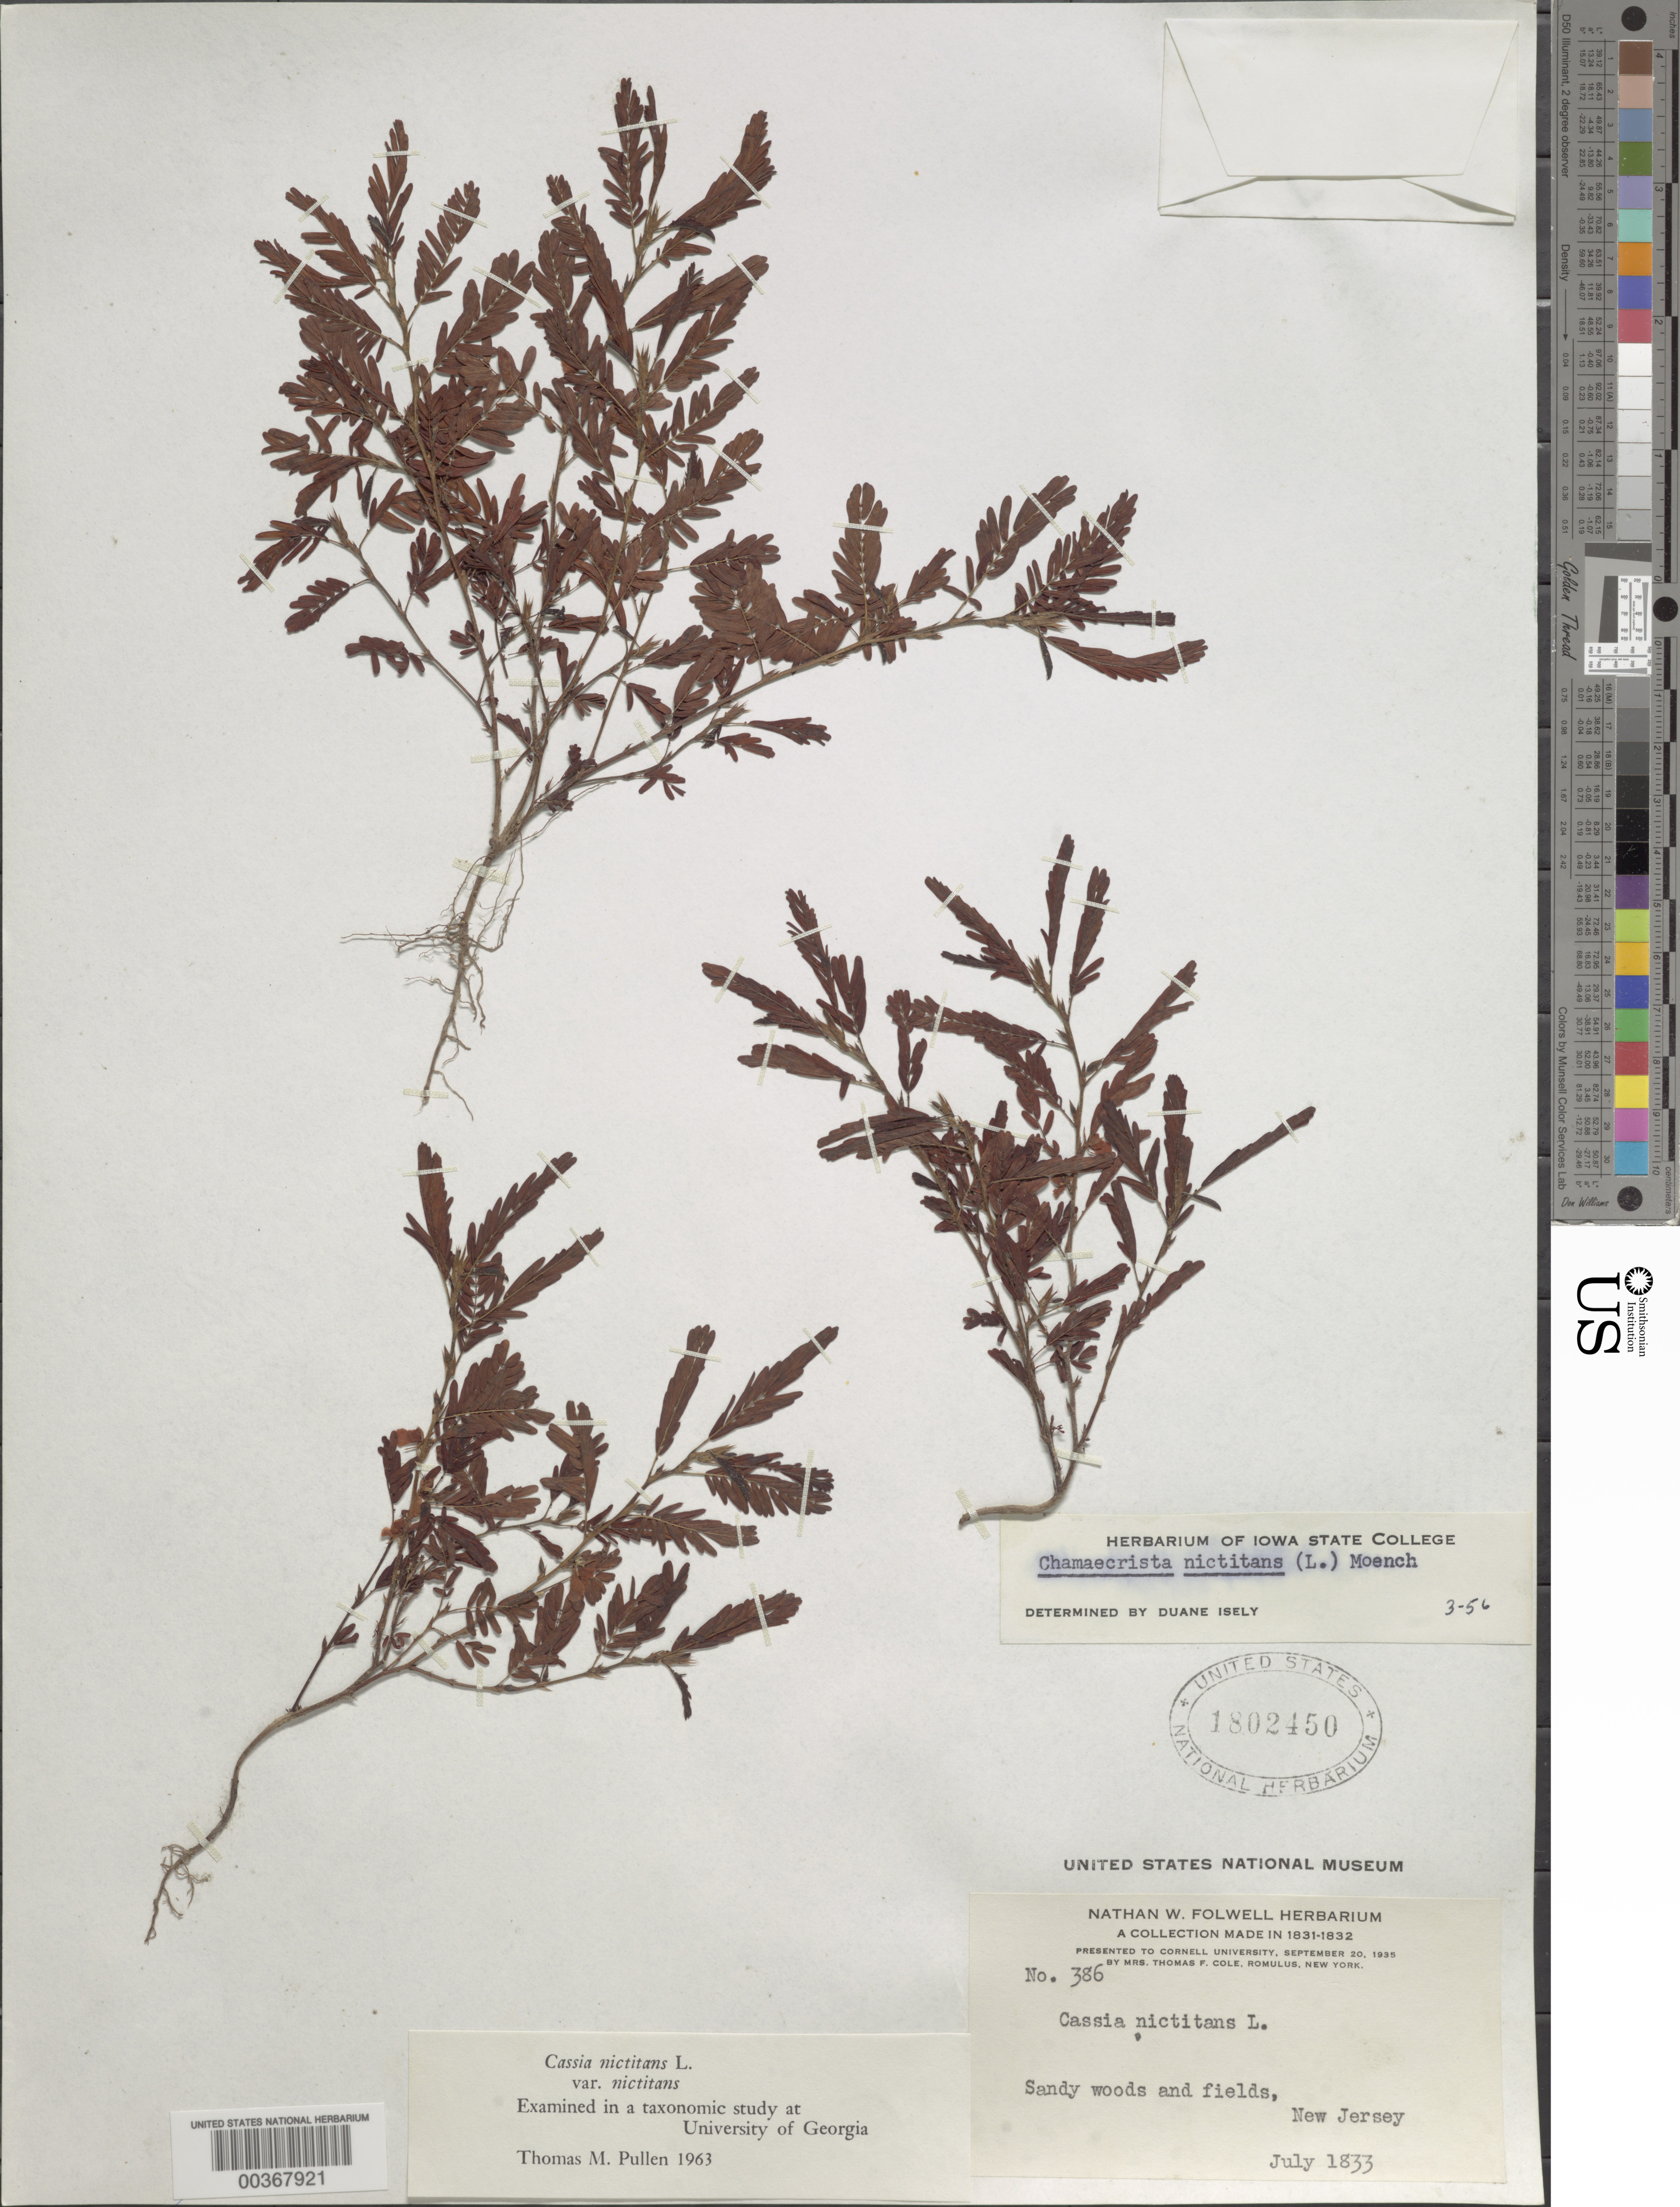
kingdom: Plantae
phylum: Tracheophyta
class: Magnoliopsida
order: Fabales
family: Fabaceae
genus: Chamaecrista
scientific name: Chamaecrista nictitans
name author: (L.) Moench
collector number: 386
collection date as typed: Jul 1833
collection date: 1833-07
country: United States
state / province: New Jersey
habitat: Sandy woods and fields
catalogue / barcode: US 1802450